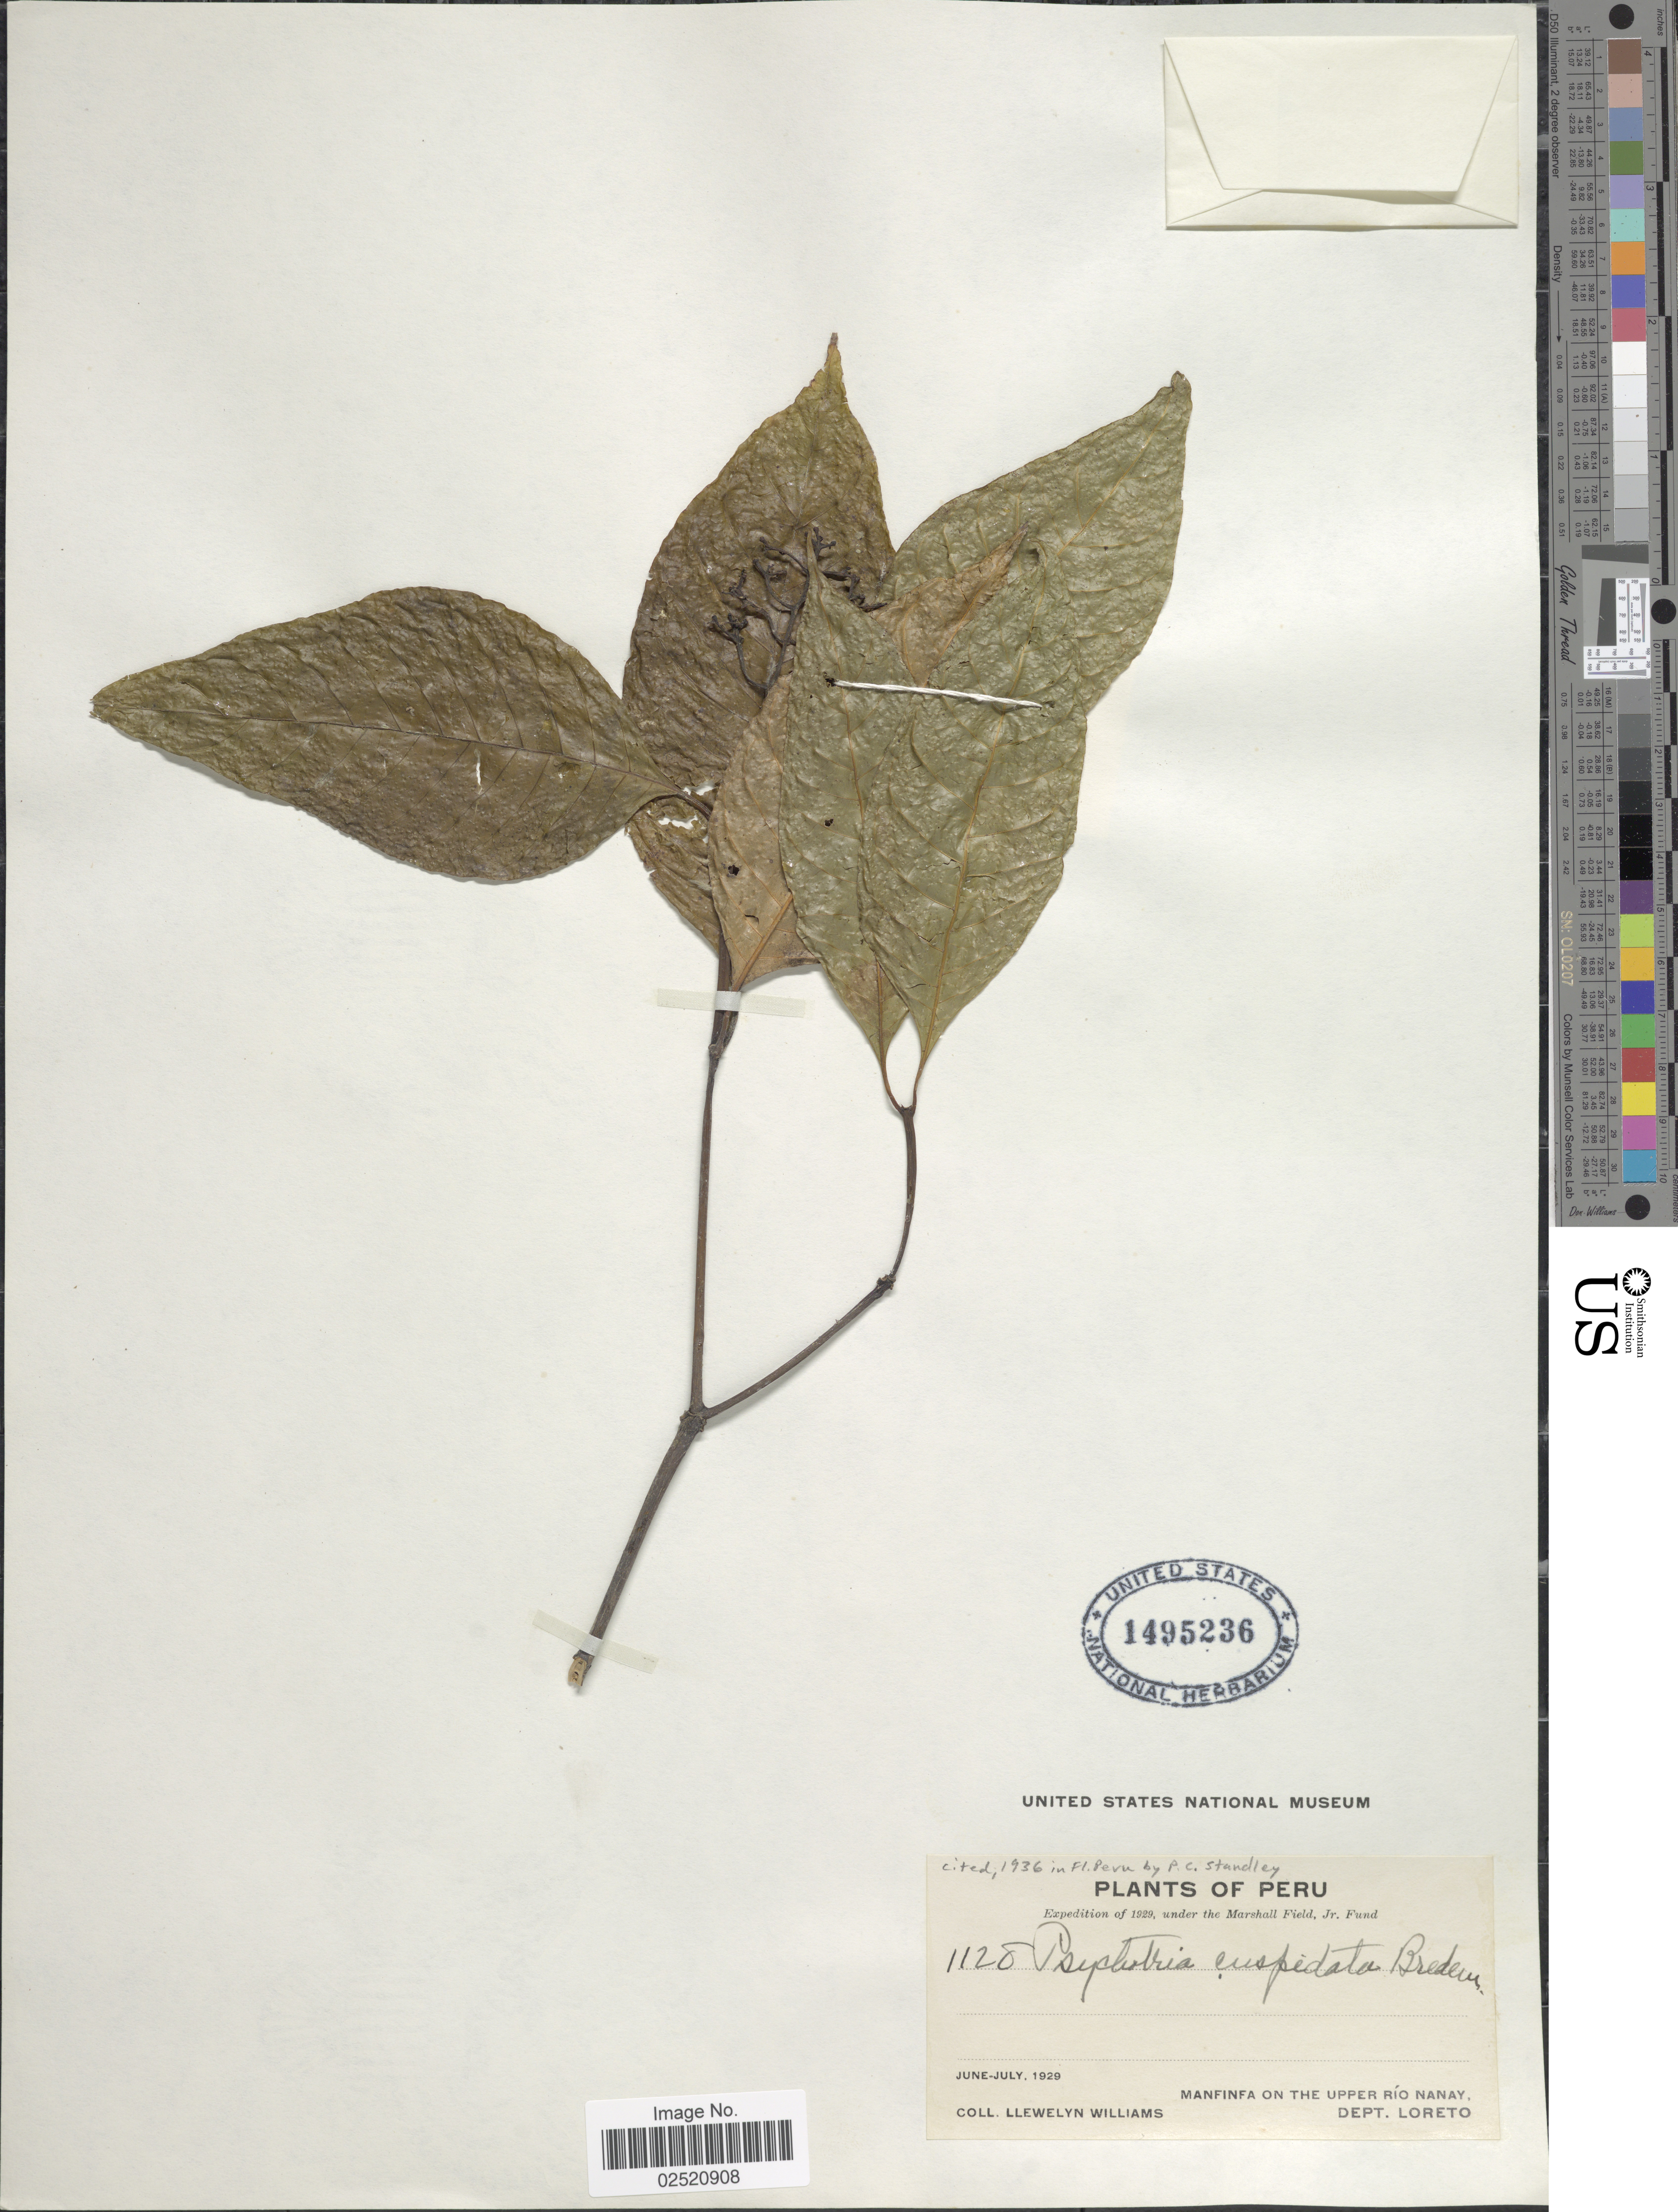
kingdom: Plantae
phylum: Tracheophyta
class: Magnoliopsida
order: Gentianales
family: Rubiaceae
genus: Psychotria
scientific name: Psychotria acuminata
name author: Benth.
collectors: Ll. Williams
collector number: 1128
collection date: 1929-06/1929-07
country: Peru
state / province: Loreto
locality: Manfina on the Upper Rio Nanay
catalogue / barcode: US 1495236